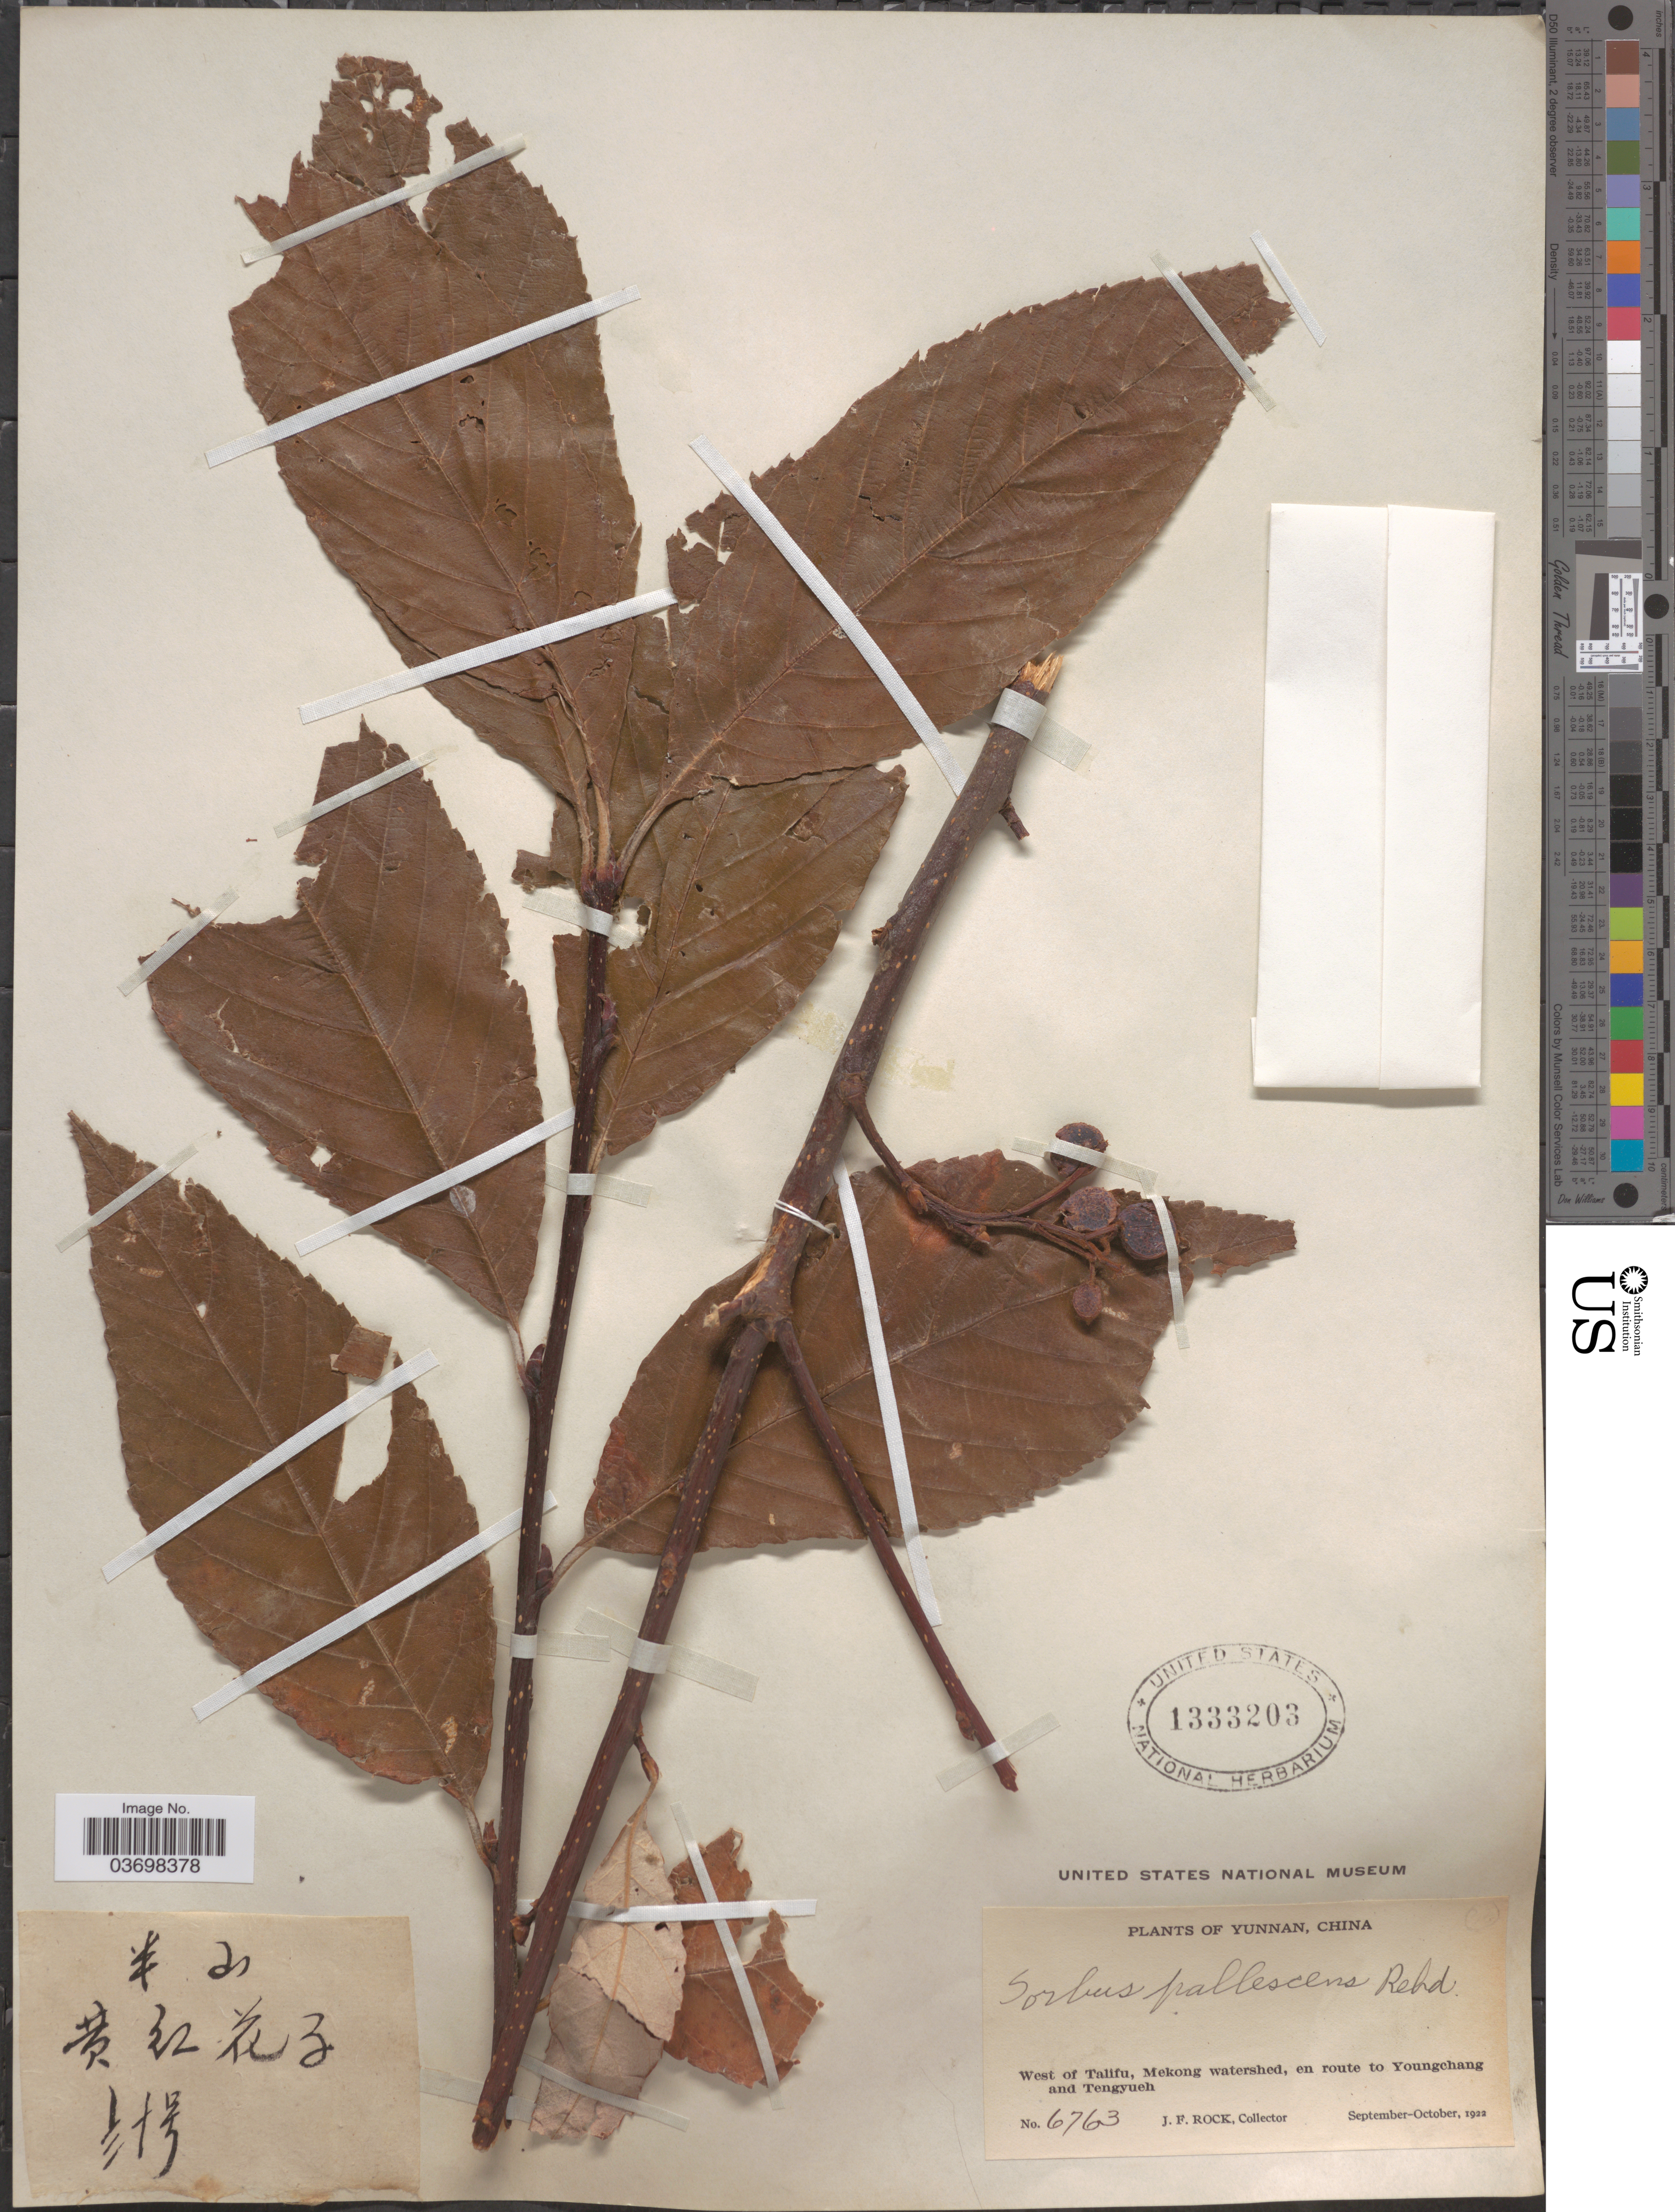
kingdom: Plantae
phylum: Tracheophyta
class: Magnoliopsida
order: Rosales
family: Rosaceae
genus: Sorbus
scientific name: Sorbus pallescens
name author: Rehder in Sarg.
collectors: J. Rock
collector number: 6763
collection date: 1922-09/1922-10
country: China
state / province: Yunnan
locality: West of Talifu, Mekong watershed, en route to Youngchang and Tengyueh.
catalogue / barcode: US 1333203